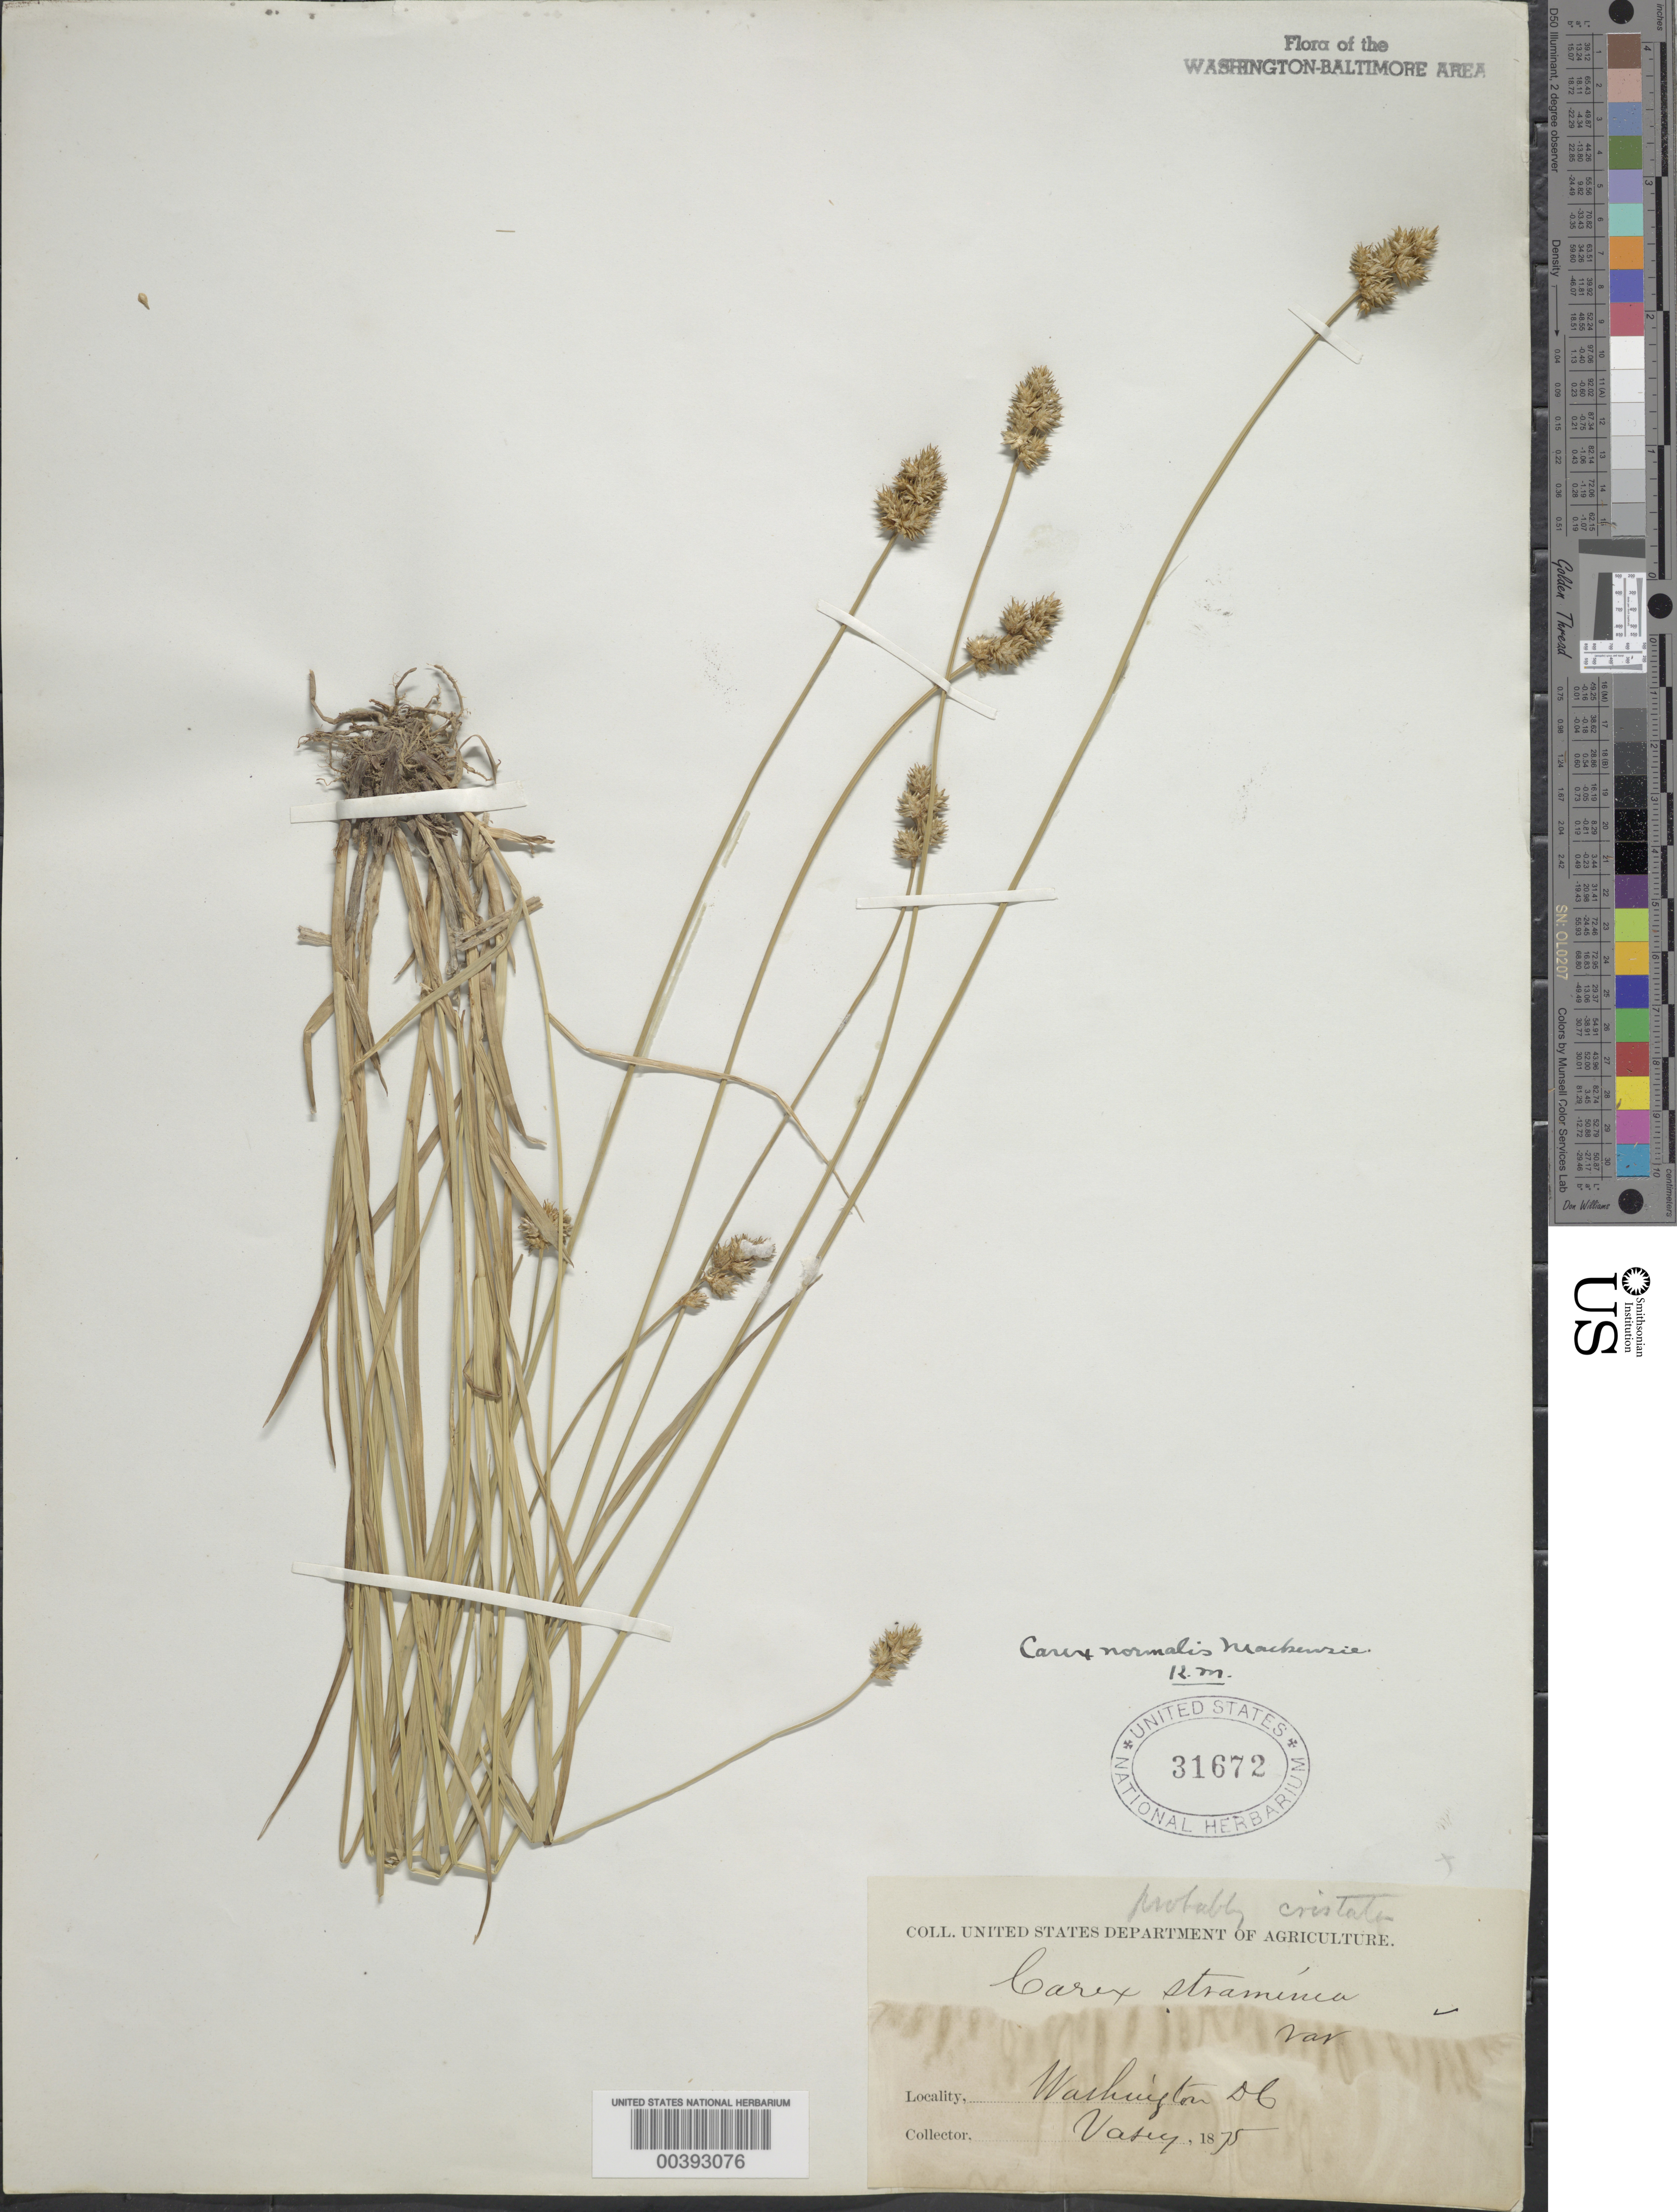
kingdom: Plantae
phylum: Tracheophyta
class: Liliopsida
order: Poales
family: Cyperaceae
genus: Carex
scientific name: Carex normalis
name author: Mack.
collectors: G. Vasey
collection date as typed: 1875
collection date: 1875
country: United States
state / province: District of Columbia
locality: Washington DC Area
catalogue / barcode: US 31672